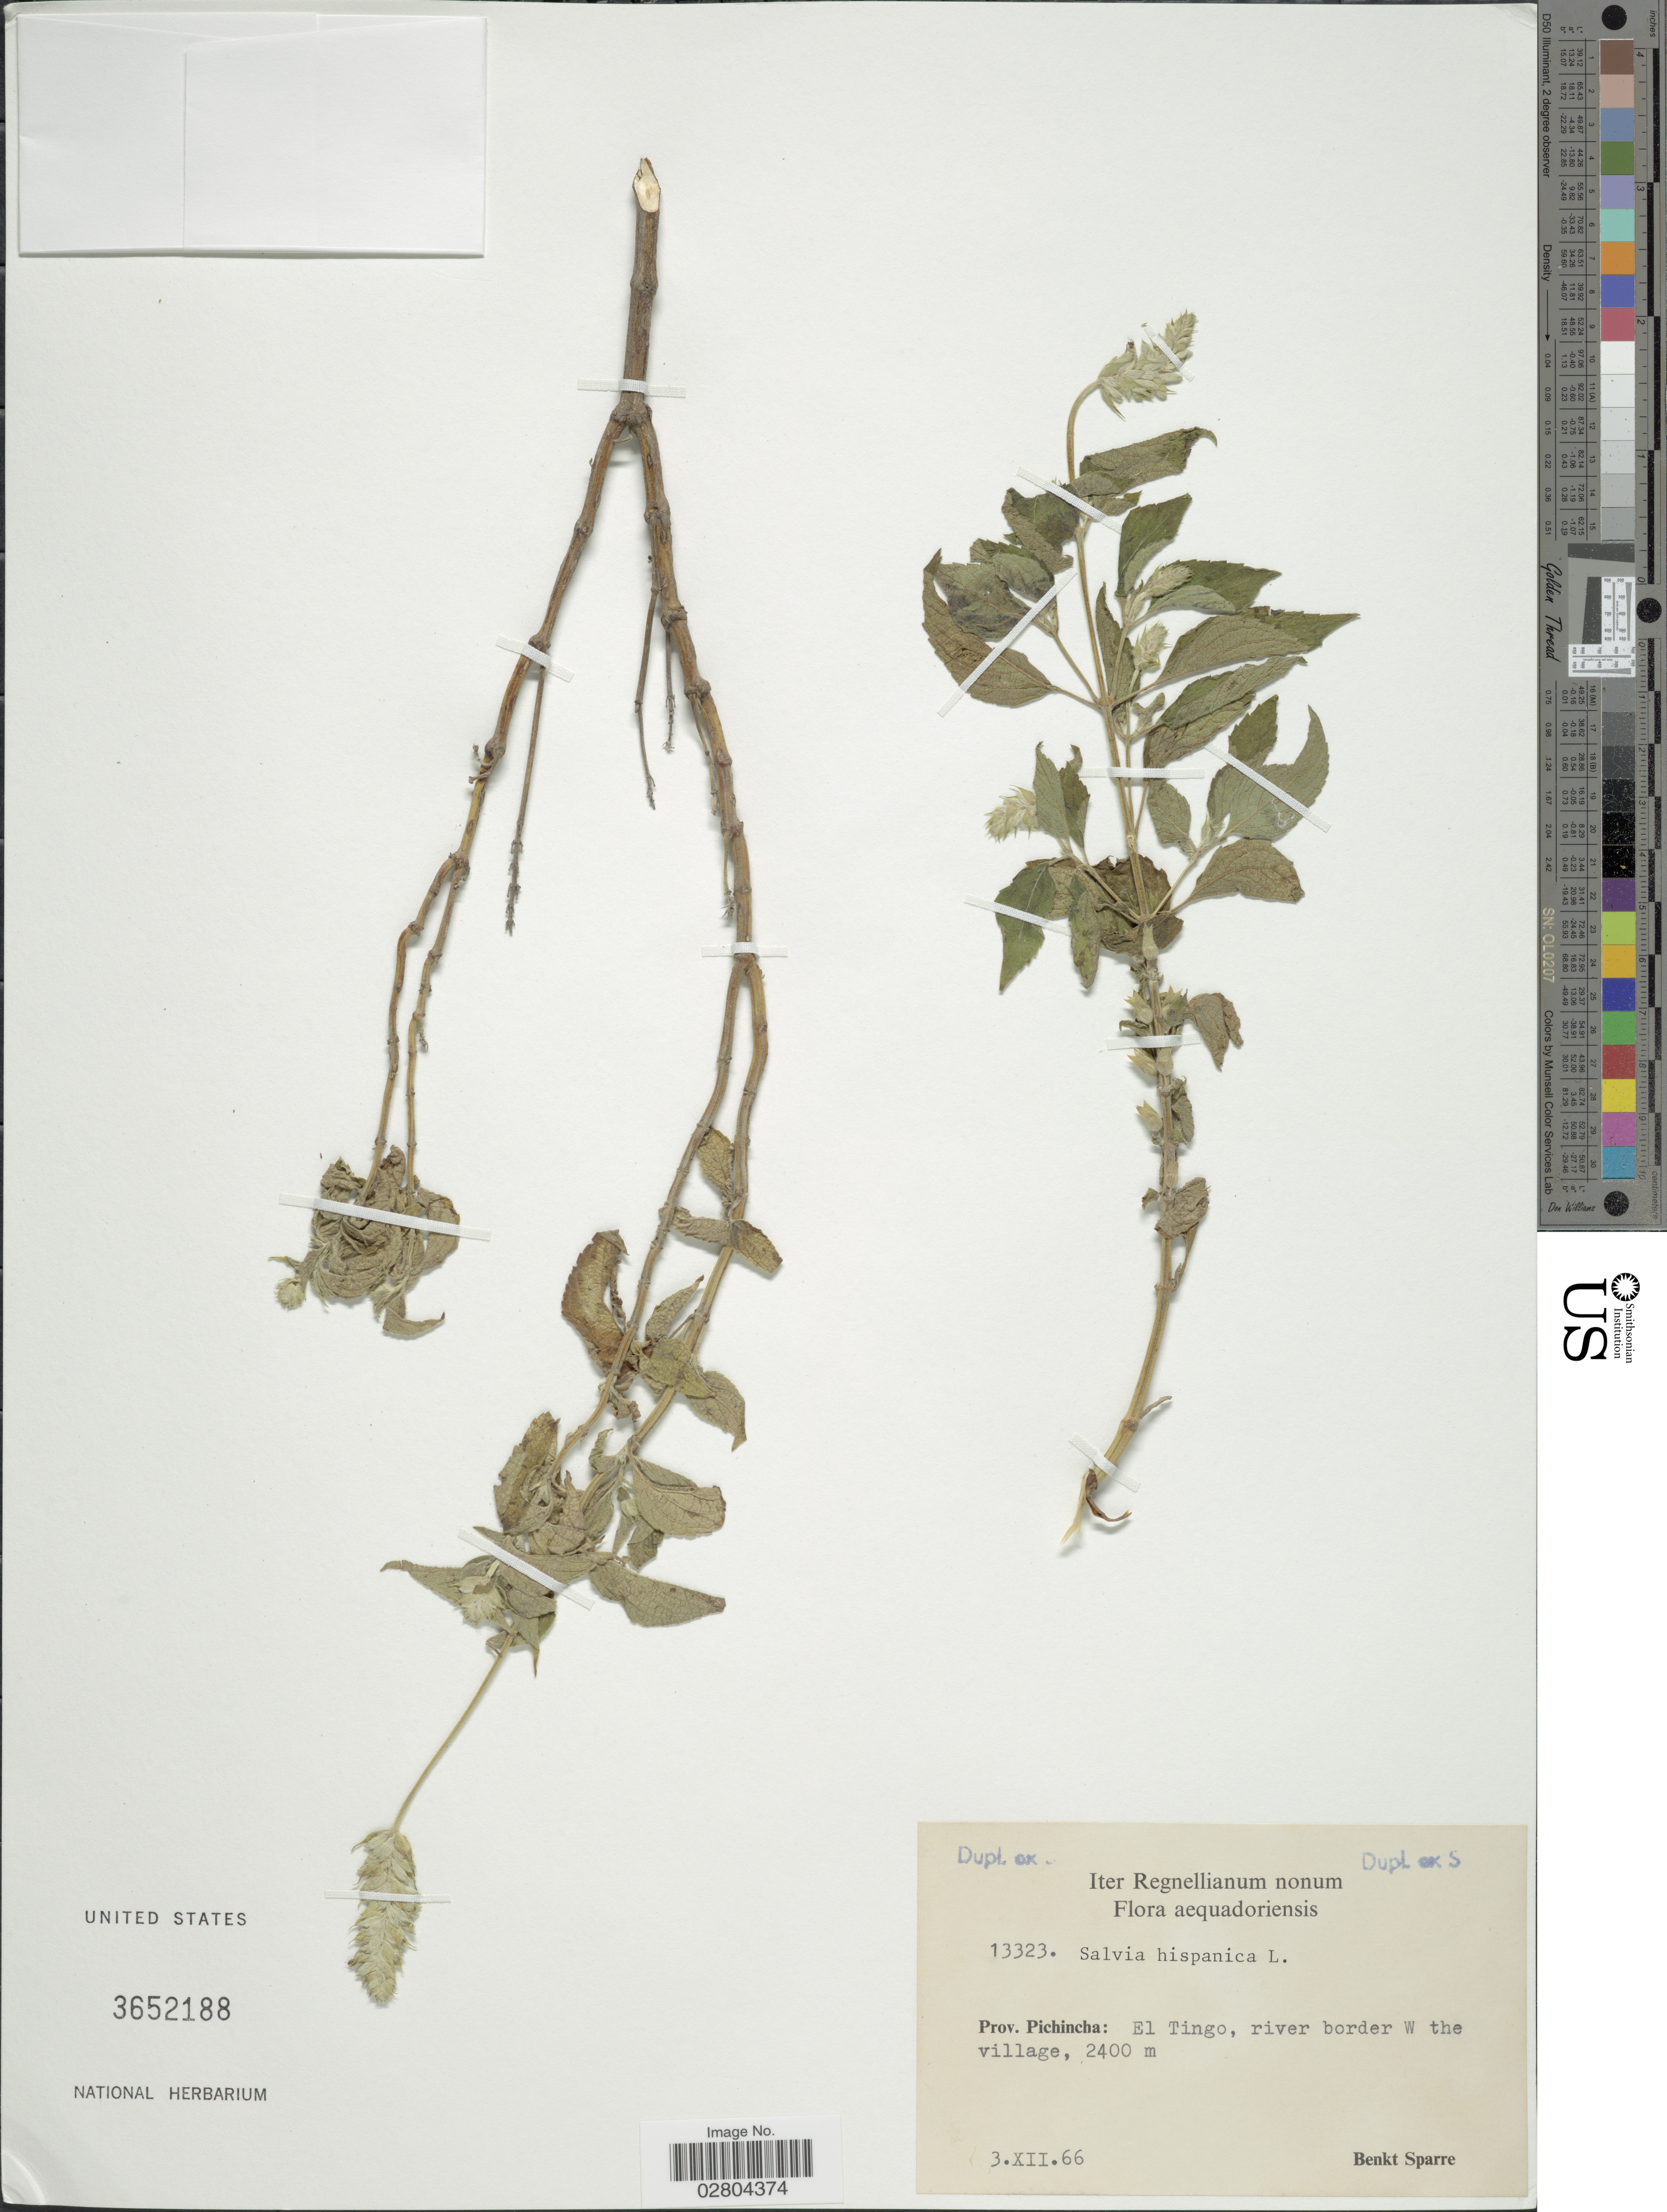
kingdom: Plantae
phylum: Tracheophyta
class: Magnoliopsida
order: Lamiales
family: Lamiaceae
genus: Salvia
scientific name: Salvia hispanica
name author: L.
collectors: B. Sparre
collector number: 13323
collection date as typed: Transcribed d/m/y: 3/12/66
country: Ecuador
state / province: Pichincha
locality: Aequatoriensis. El Tingo, river border W the village.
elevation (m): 2400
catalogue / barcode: US 3652188